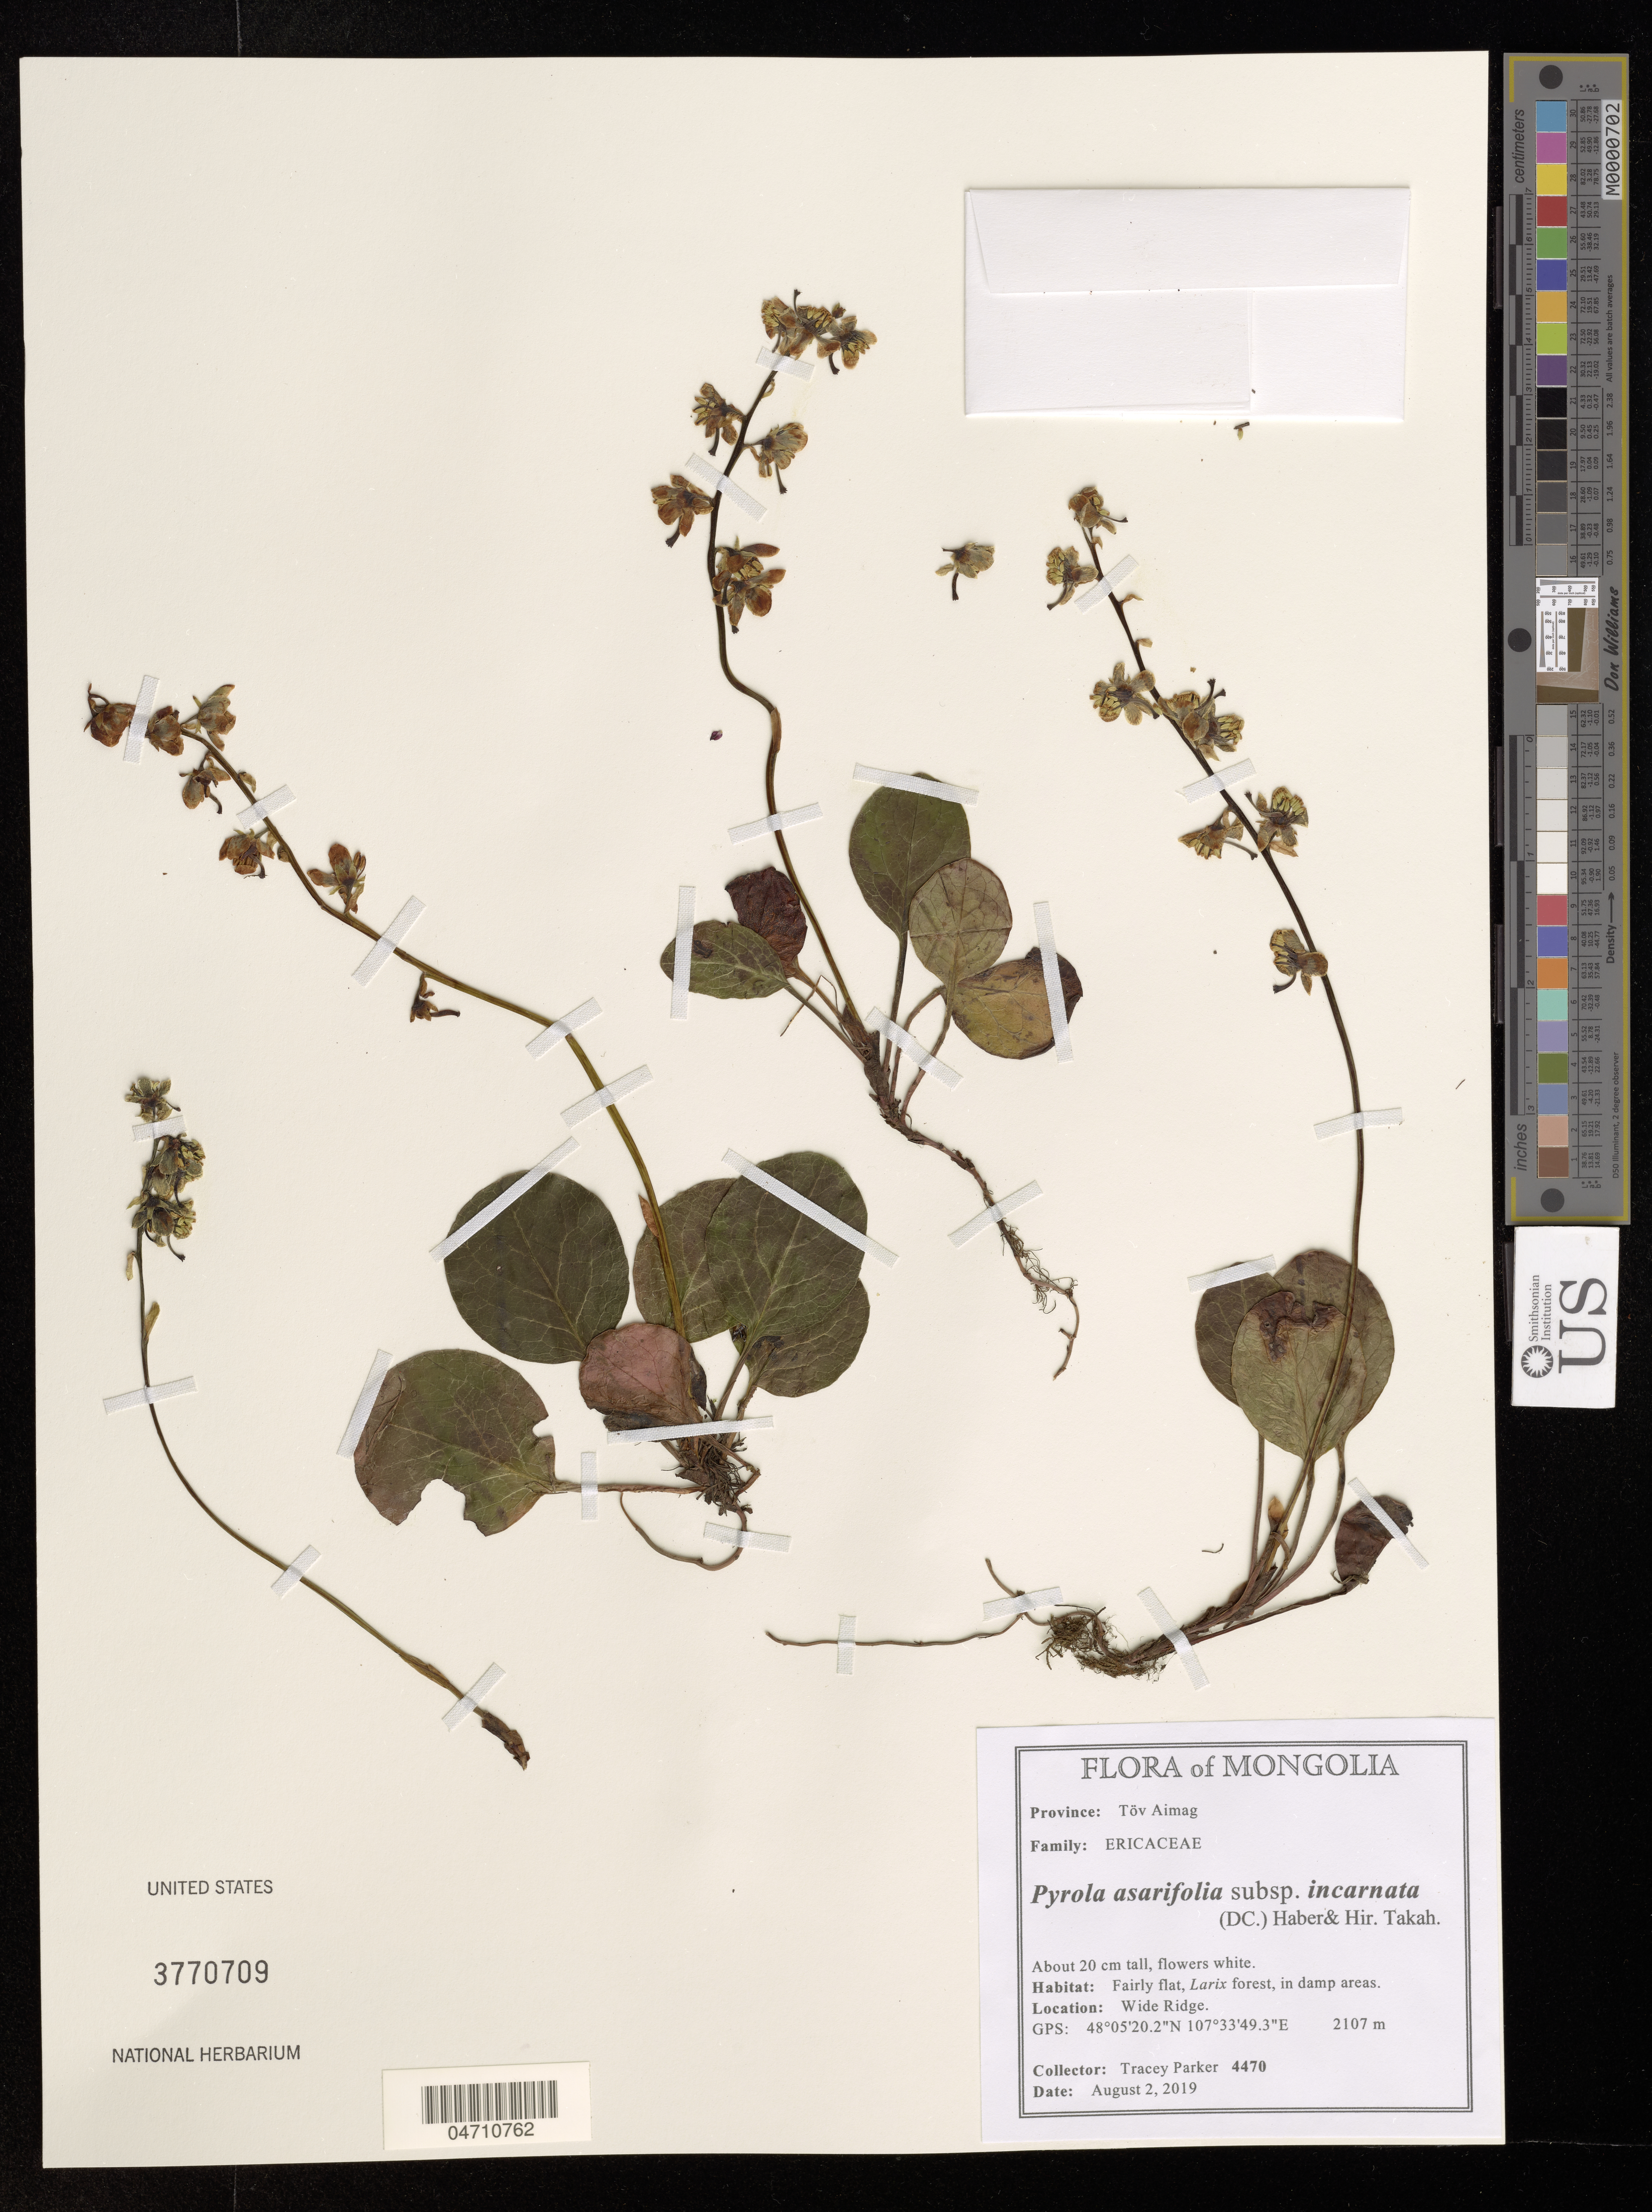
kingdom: Plantae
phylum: Tracheophyta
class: Magnoliopsida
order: Ericales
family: Ericaceae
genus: Pyrola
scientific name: Pyrola asarifolia subsp. incarnata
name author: (DC.) Haber & Hideki Takah.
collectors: T. Parker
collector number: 4470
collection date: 2019-08-02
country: Mongolia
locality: Province: Töv Aimag. Wide Ridge.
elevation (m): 2107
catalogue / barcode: US 3770709